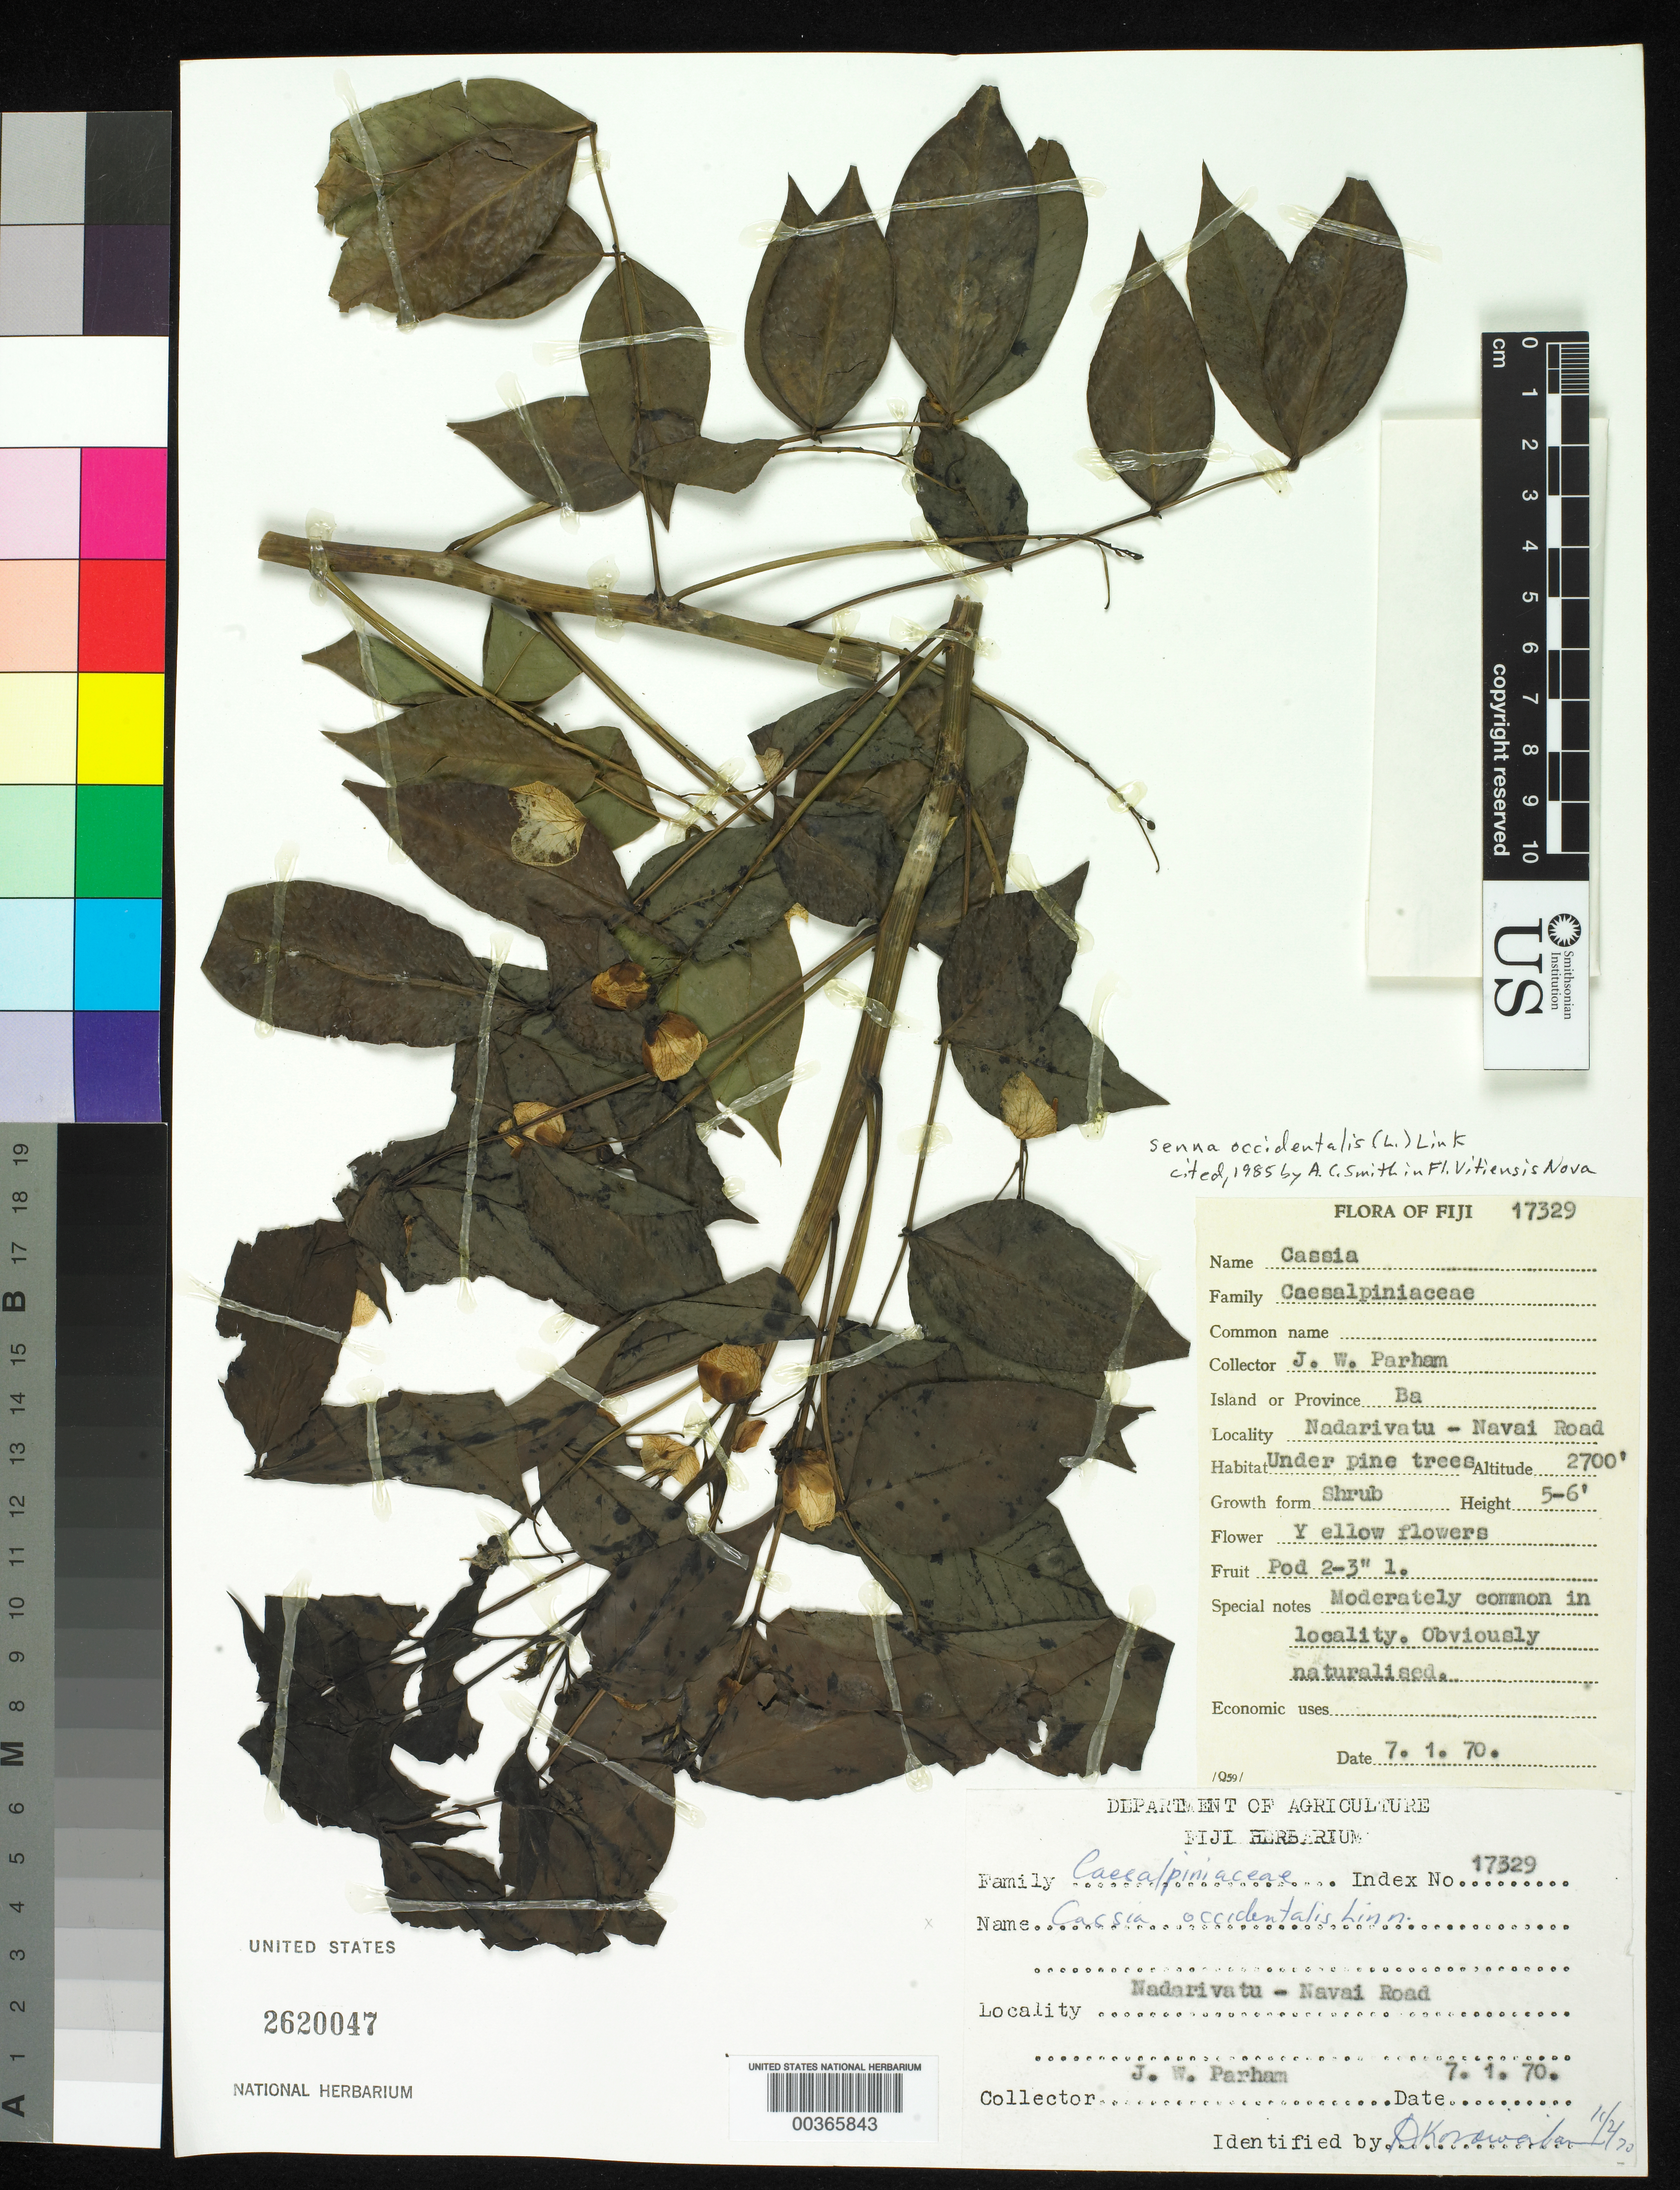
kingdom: Plantae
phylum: Tracheophyta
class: Magnoliopsida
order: Fabales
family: Fabaceae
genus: Senna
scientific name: Senna occidentalis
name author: (L.) Link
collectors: J. Parham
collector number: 17329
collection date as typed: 07 Jan 1970 or 01 Jul 1970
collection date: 1970-01-07 or 1970-07-01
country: Fiji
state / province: Western Division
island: Viti Levu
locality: Nadarivatu-navai road, ba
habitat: Under pine trees.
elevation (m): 823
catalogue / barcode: US 2620047